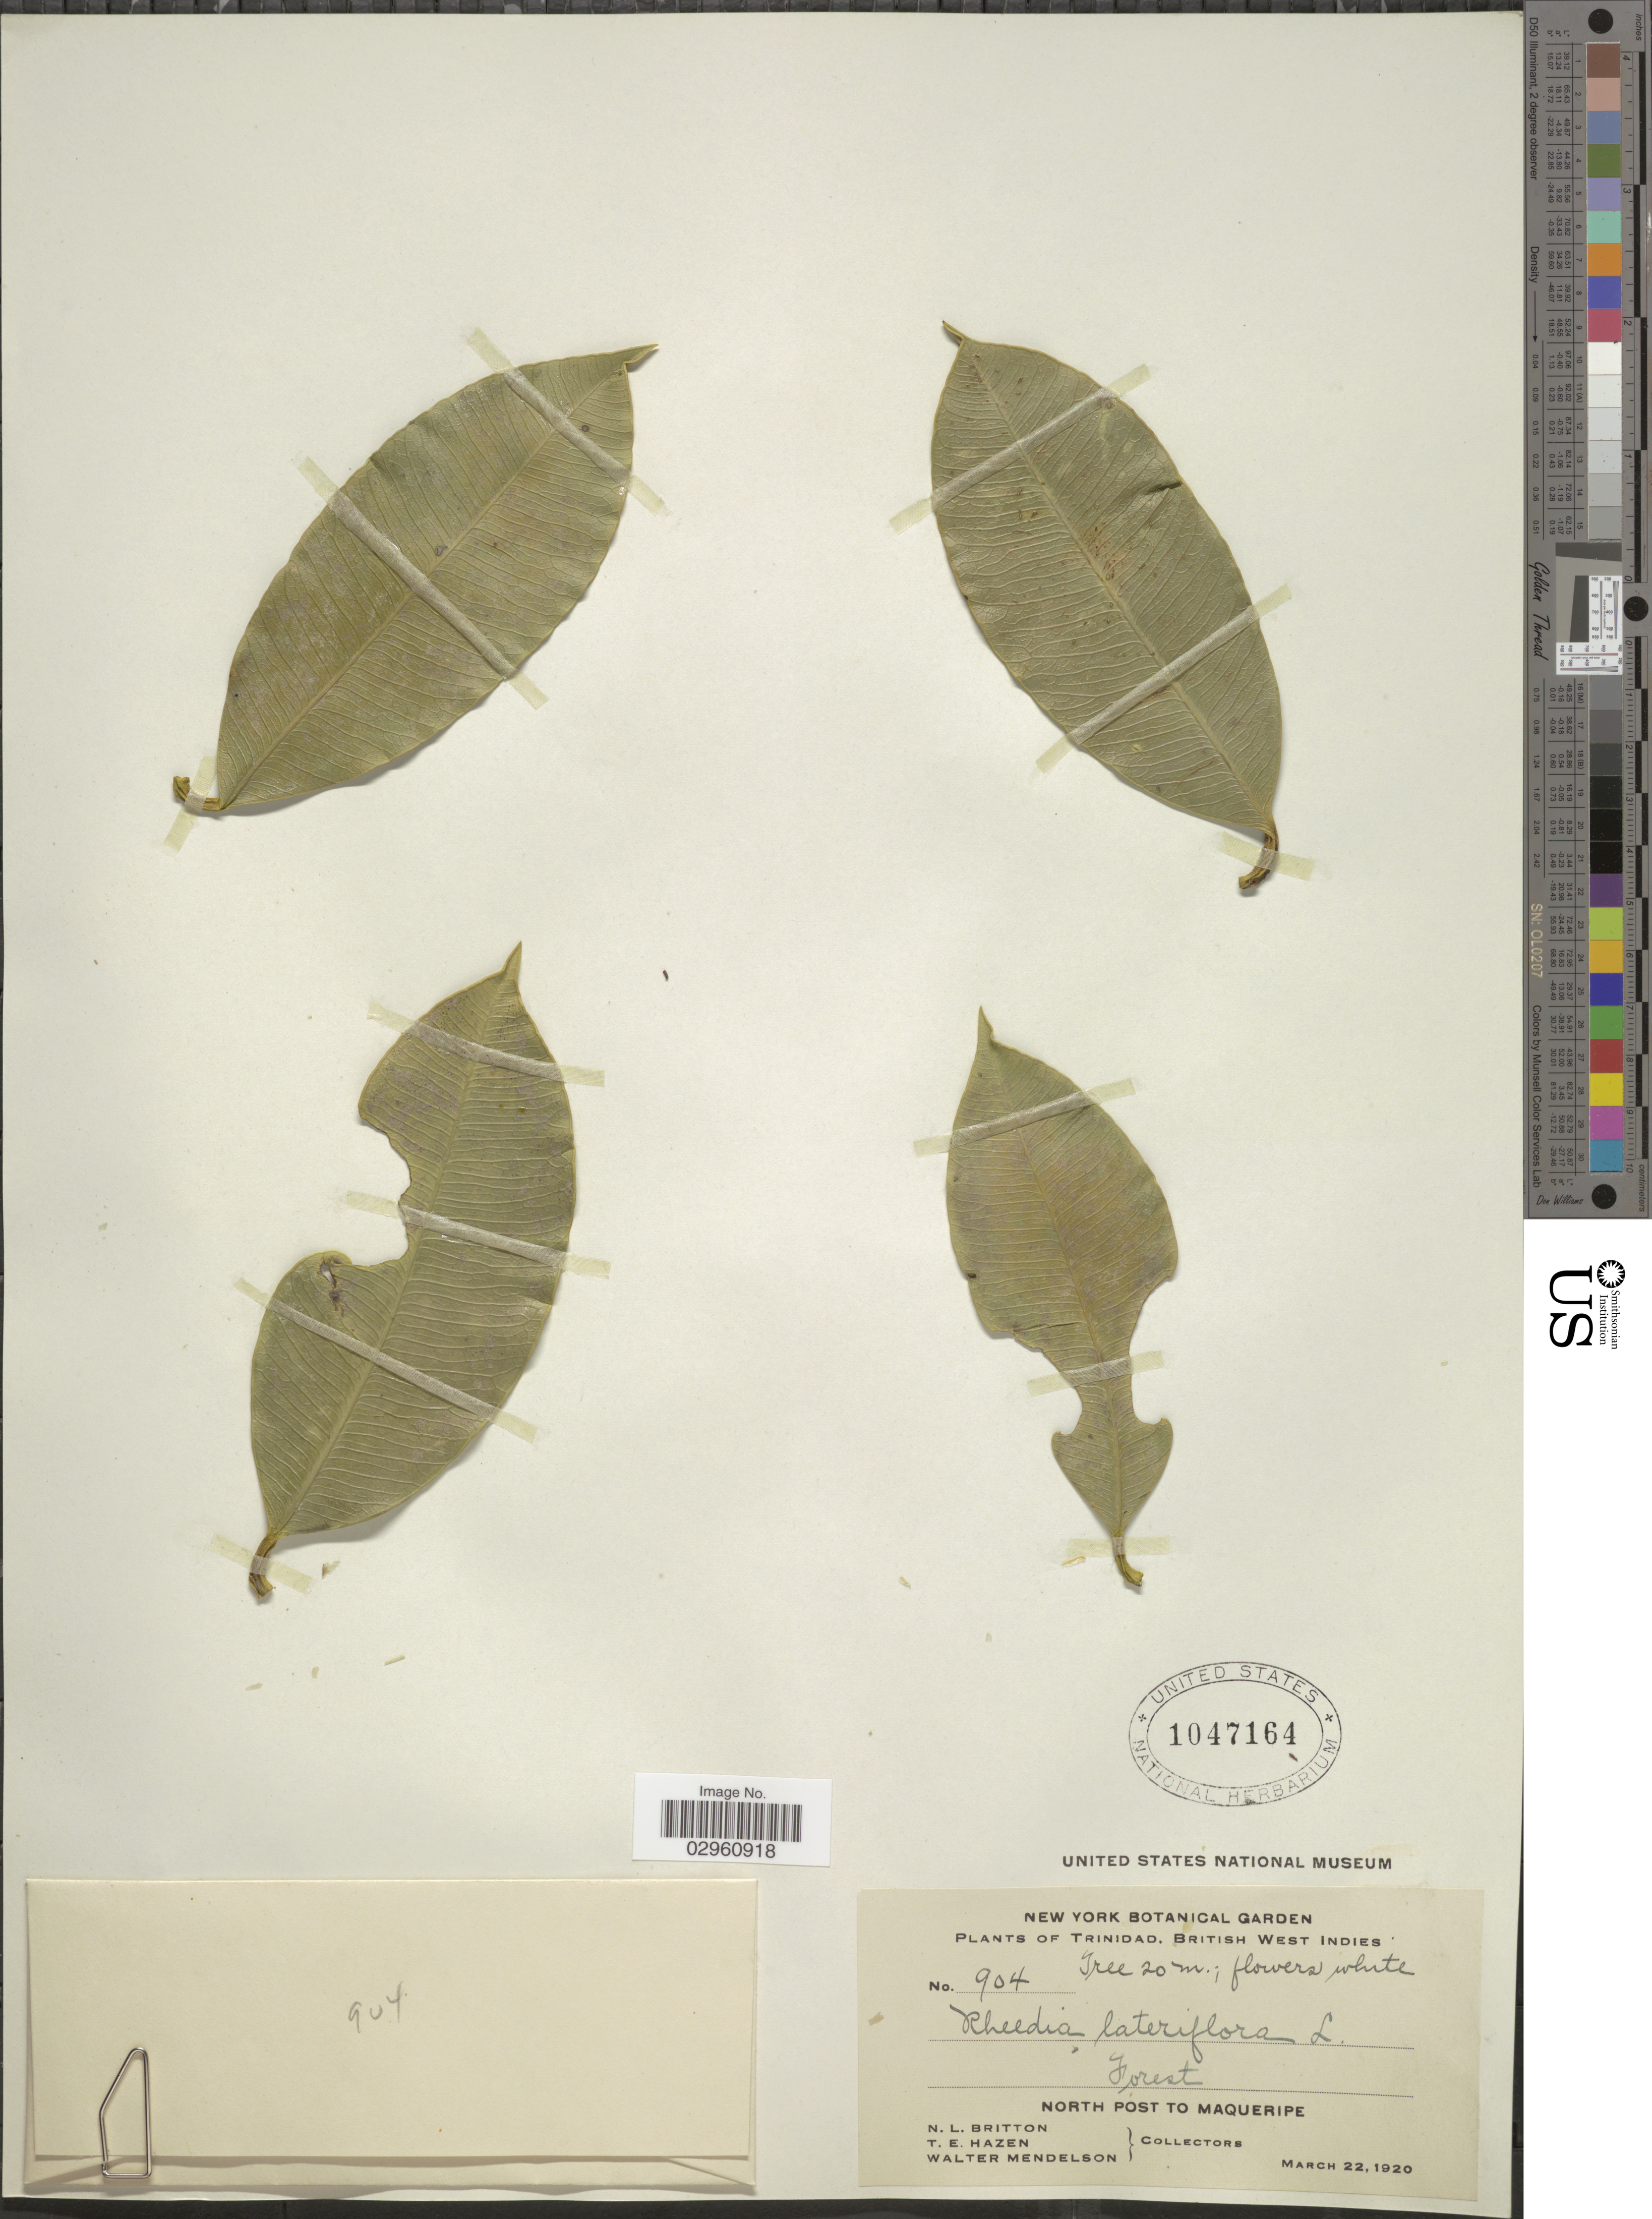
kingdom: Plantae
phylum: Tracheophyta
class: Magnoliopsida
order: Malpighiales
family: Clusiaceae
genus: Garcinia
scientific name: Garcinia humilis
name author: (Vahl) C.D. Adams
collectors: N. Britton, T. E. Hazen & W. Mendelson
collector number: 904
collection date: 1920-03-22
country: Trinidad and Tobago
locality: Trinidad. North Post of Maqueripe.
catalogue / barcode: US 1047164